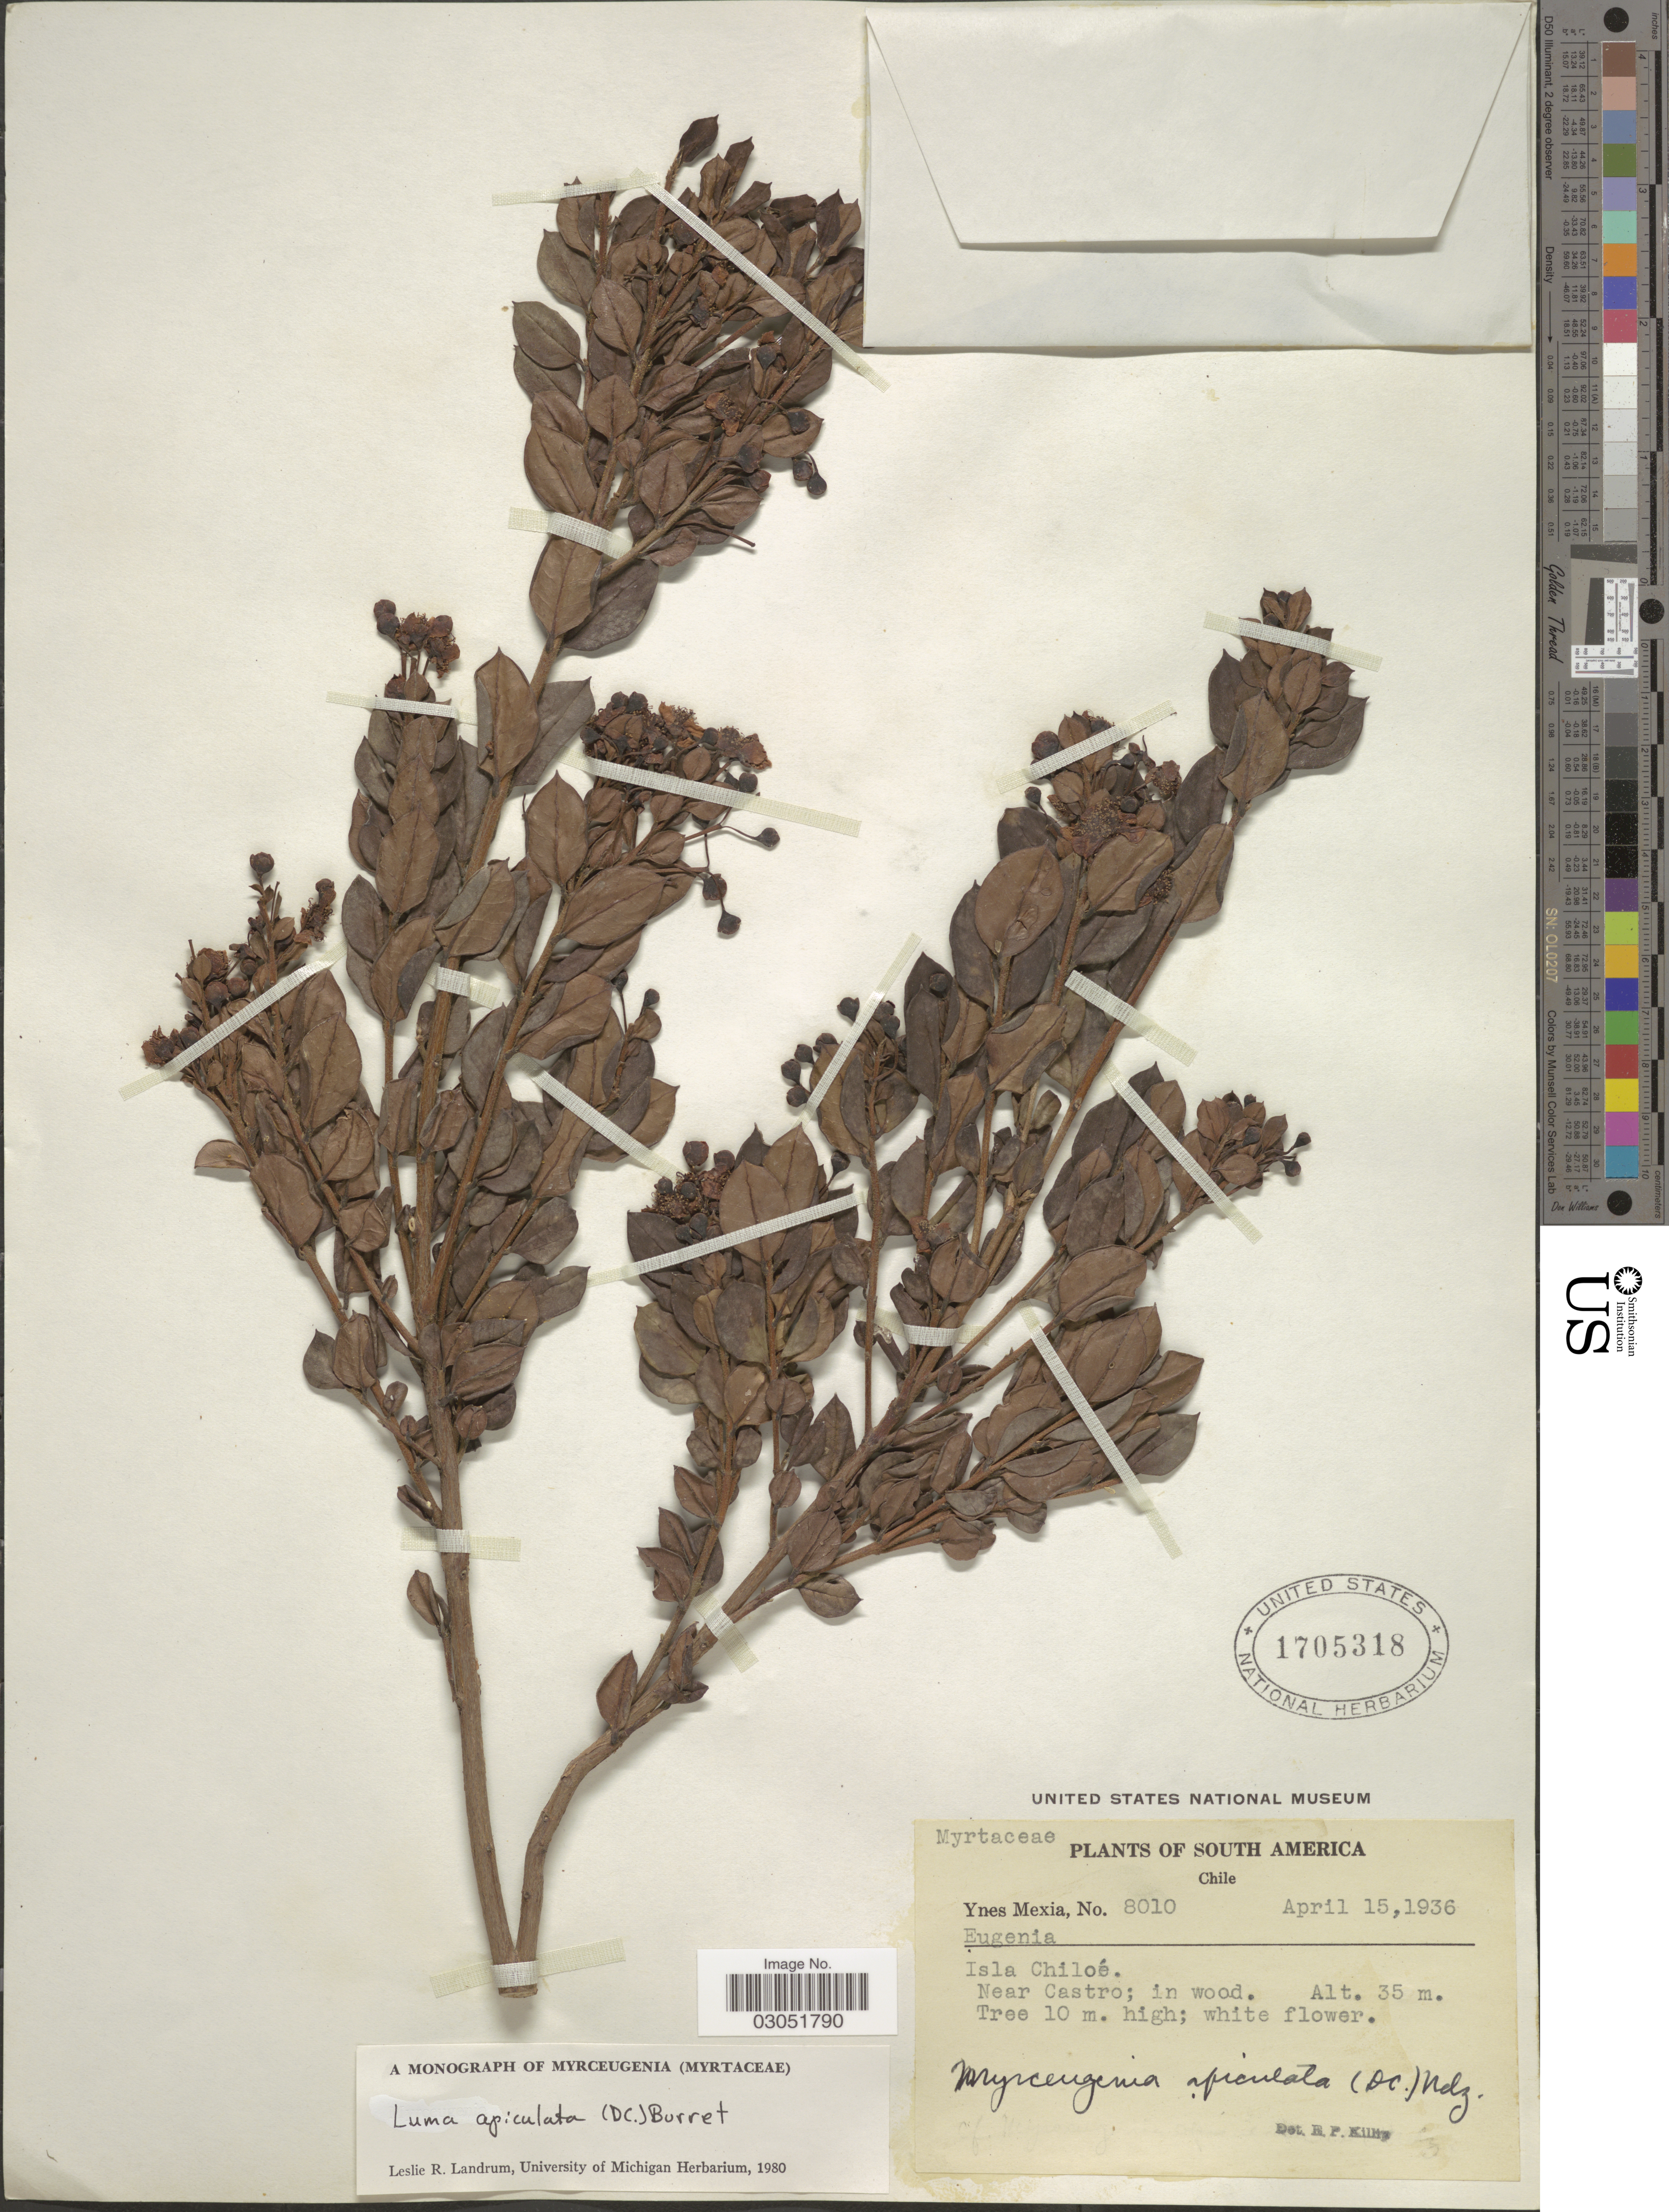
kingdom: Plantae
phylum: Tracheophyta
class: Magnoliopsida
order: Myrtales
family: Myrtaceae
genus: Luma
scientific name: Luma apiculata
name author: (DC.) Burret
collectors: Y. Mexia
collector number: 8010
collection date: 1936-04-15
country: Chile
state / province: Arica y Parinacota (XV)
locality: Isla Chiloé. Near Castro.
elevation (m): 35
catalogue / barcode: US 1705318